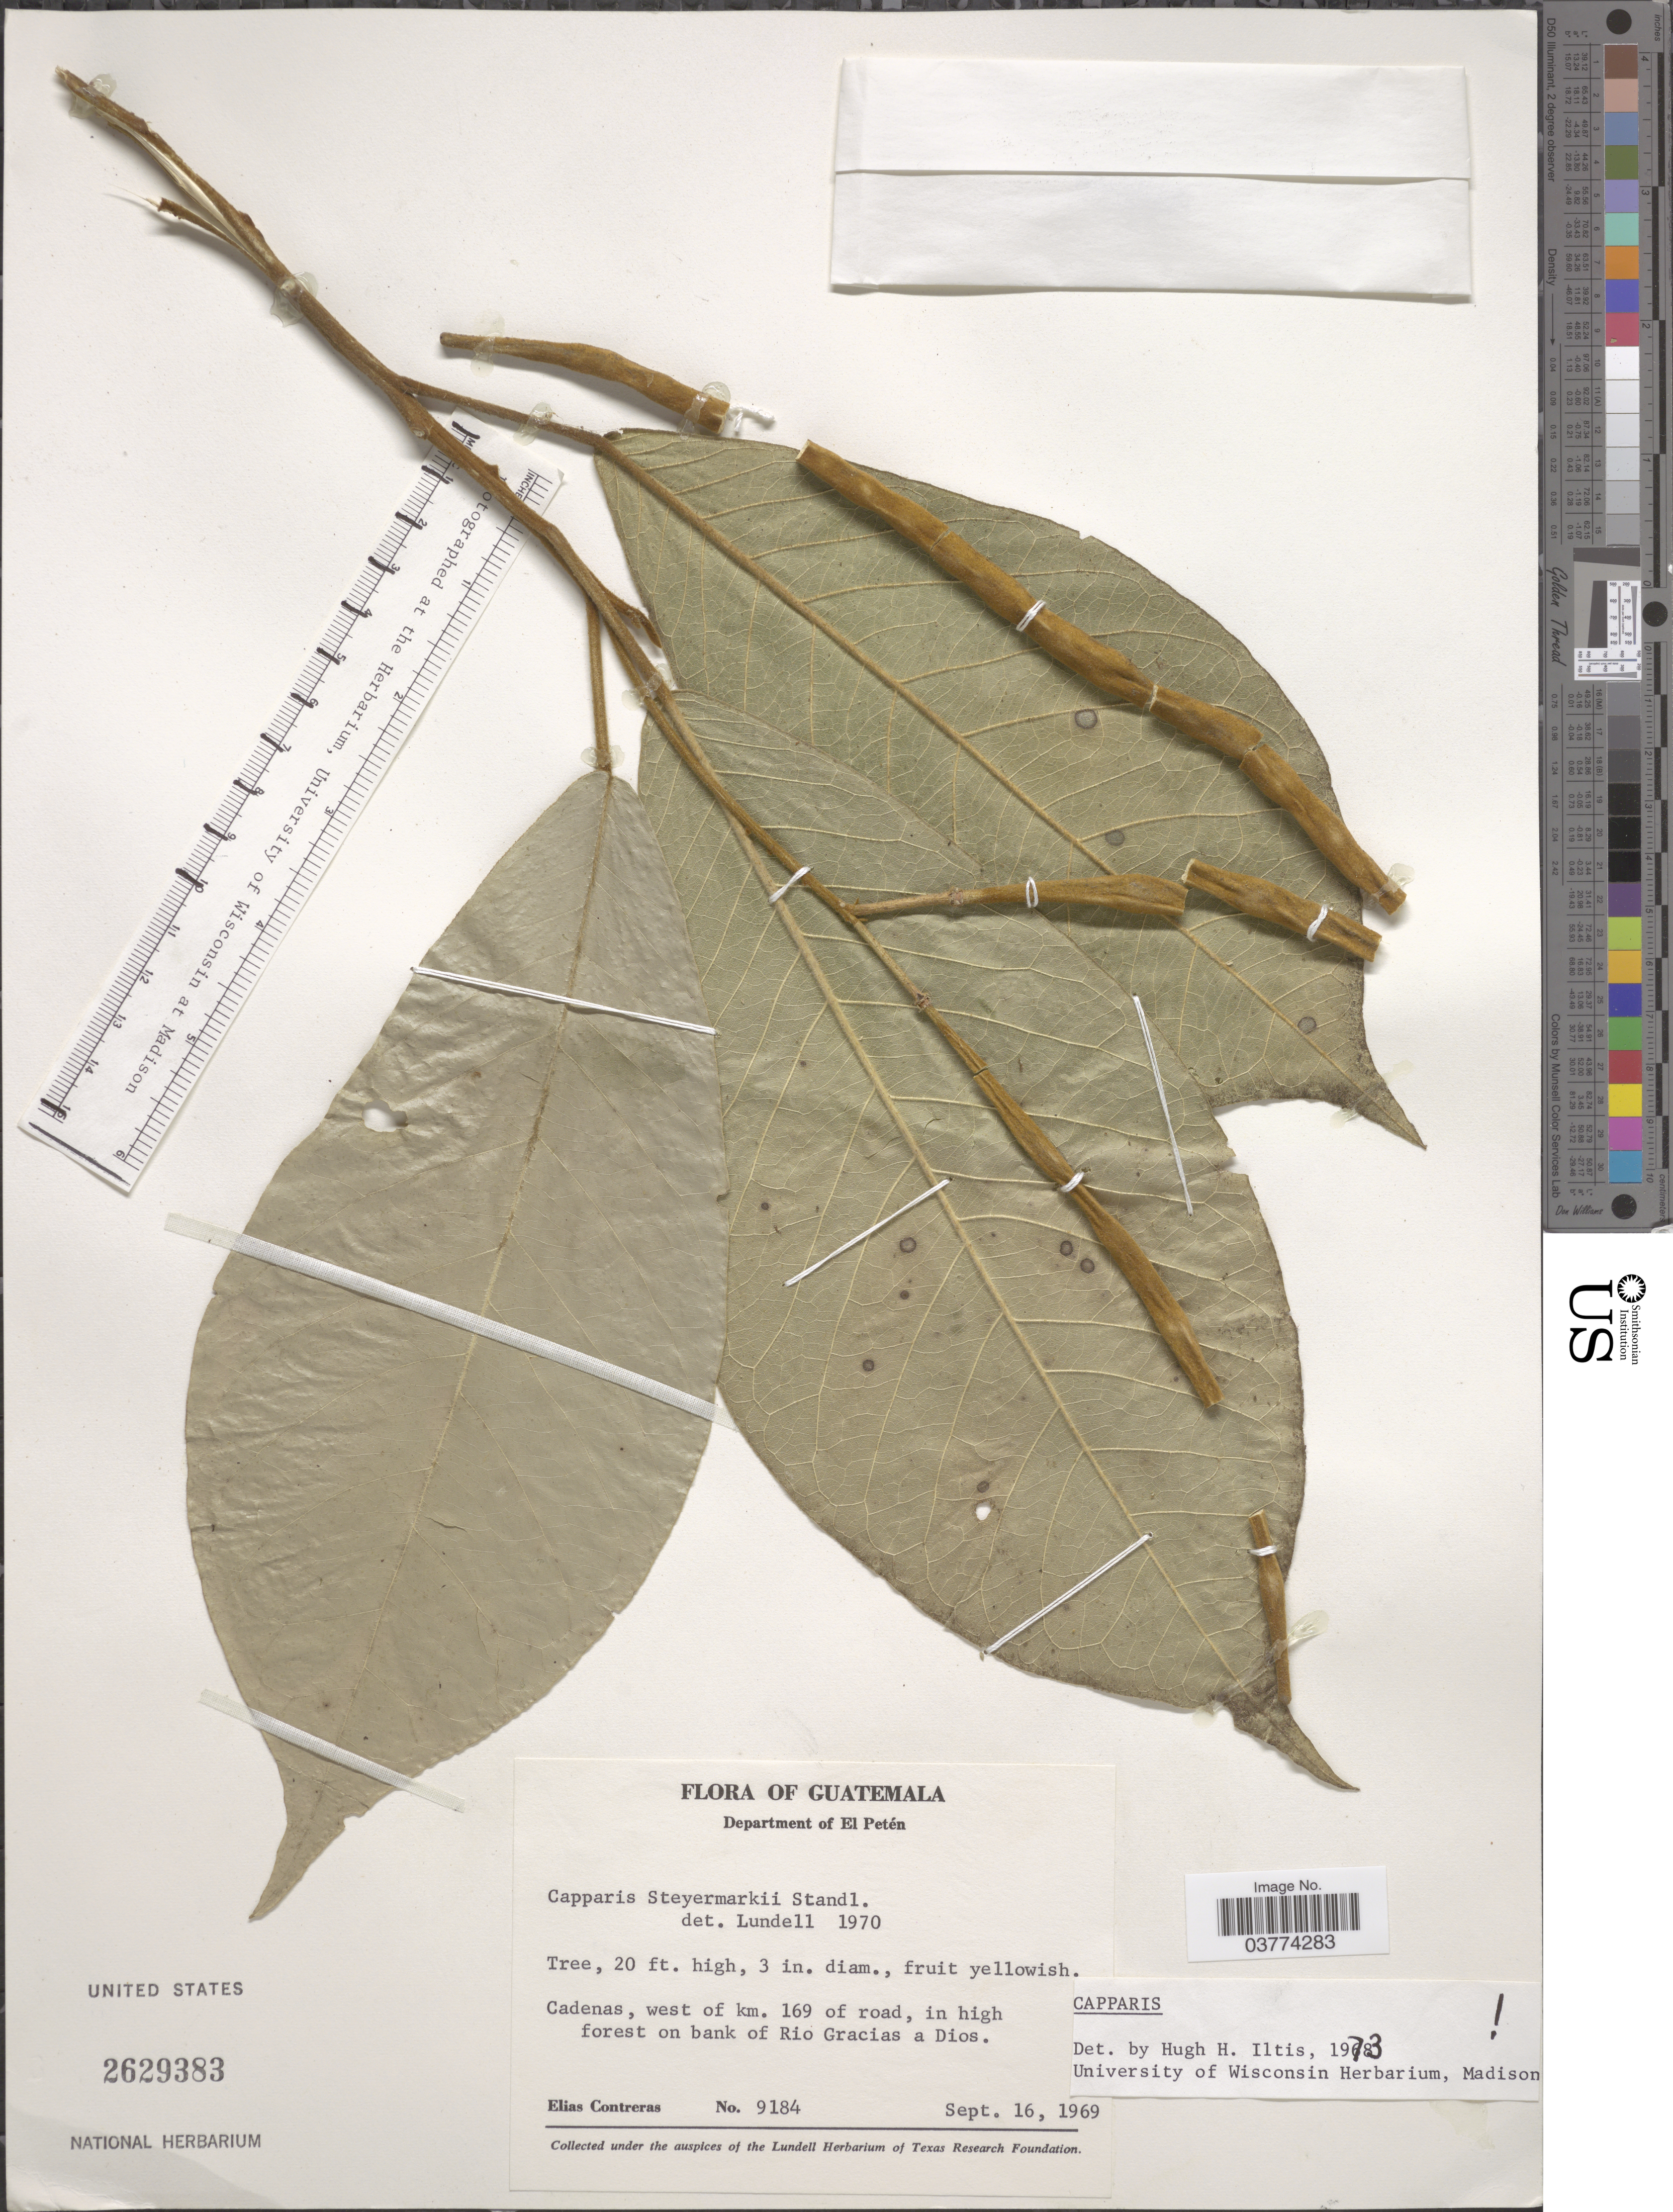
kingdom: Plantae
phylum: Tracheophyta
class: Magnoliopsida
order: Brassicales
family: Capparaceae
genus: Quadrella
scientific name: Quadrella steyermarkii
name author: (Standl.) Iltis & Cornejo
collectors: E. Contreras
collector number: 9184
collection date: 1969-09-16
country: Guatemala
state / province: El Peten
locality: Department of El Petén. Cadenas, west of km. 169 of road, in high forest on bank of Rio Gracias a Dios.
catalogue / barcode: US 2629383